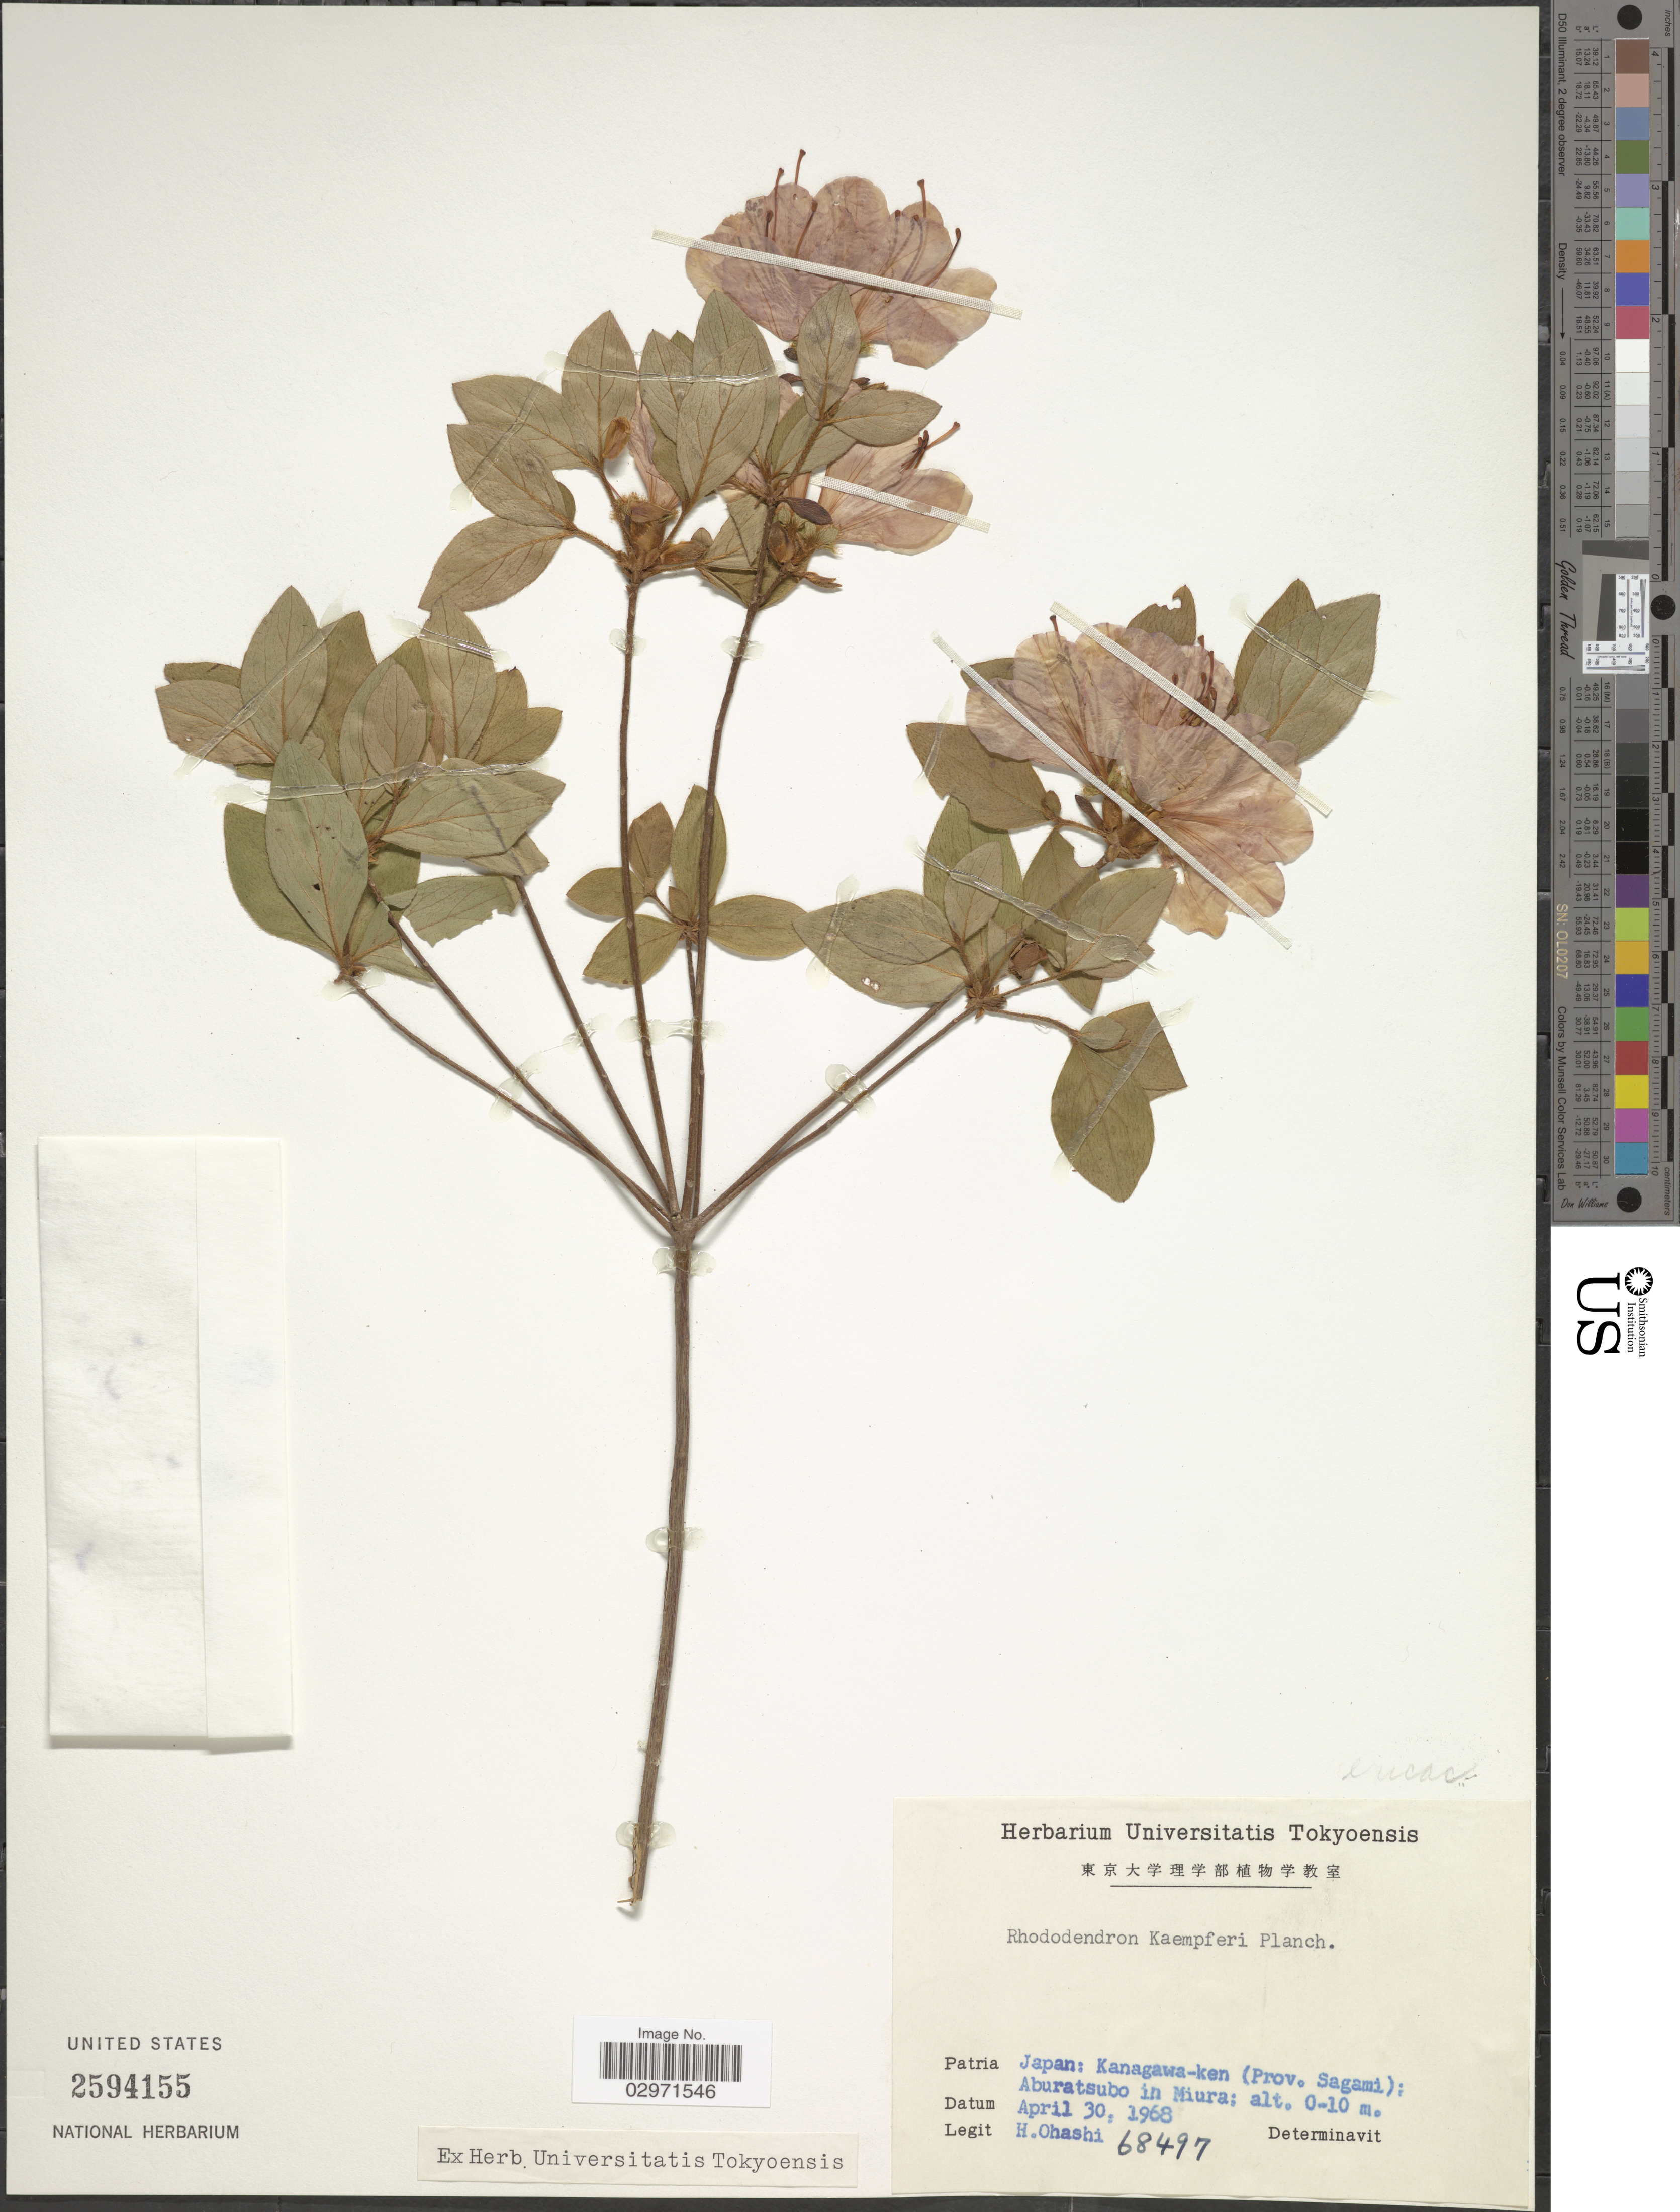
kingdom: Plantae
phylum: Tracheophyta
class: Magnoliopsida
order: Ericales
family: Ericaceae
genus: Rhododendron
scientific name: Rhododendron kaempferi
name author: Planch.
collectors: H. Ohashi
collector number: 68497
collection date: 1968-04-30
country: Japan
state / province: Kanagawa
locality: (Prov. Sagami); Aburatsubo in Miura.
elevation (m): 0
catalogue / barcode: US 2594155